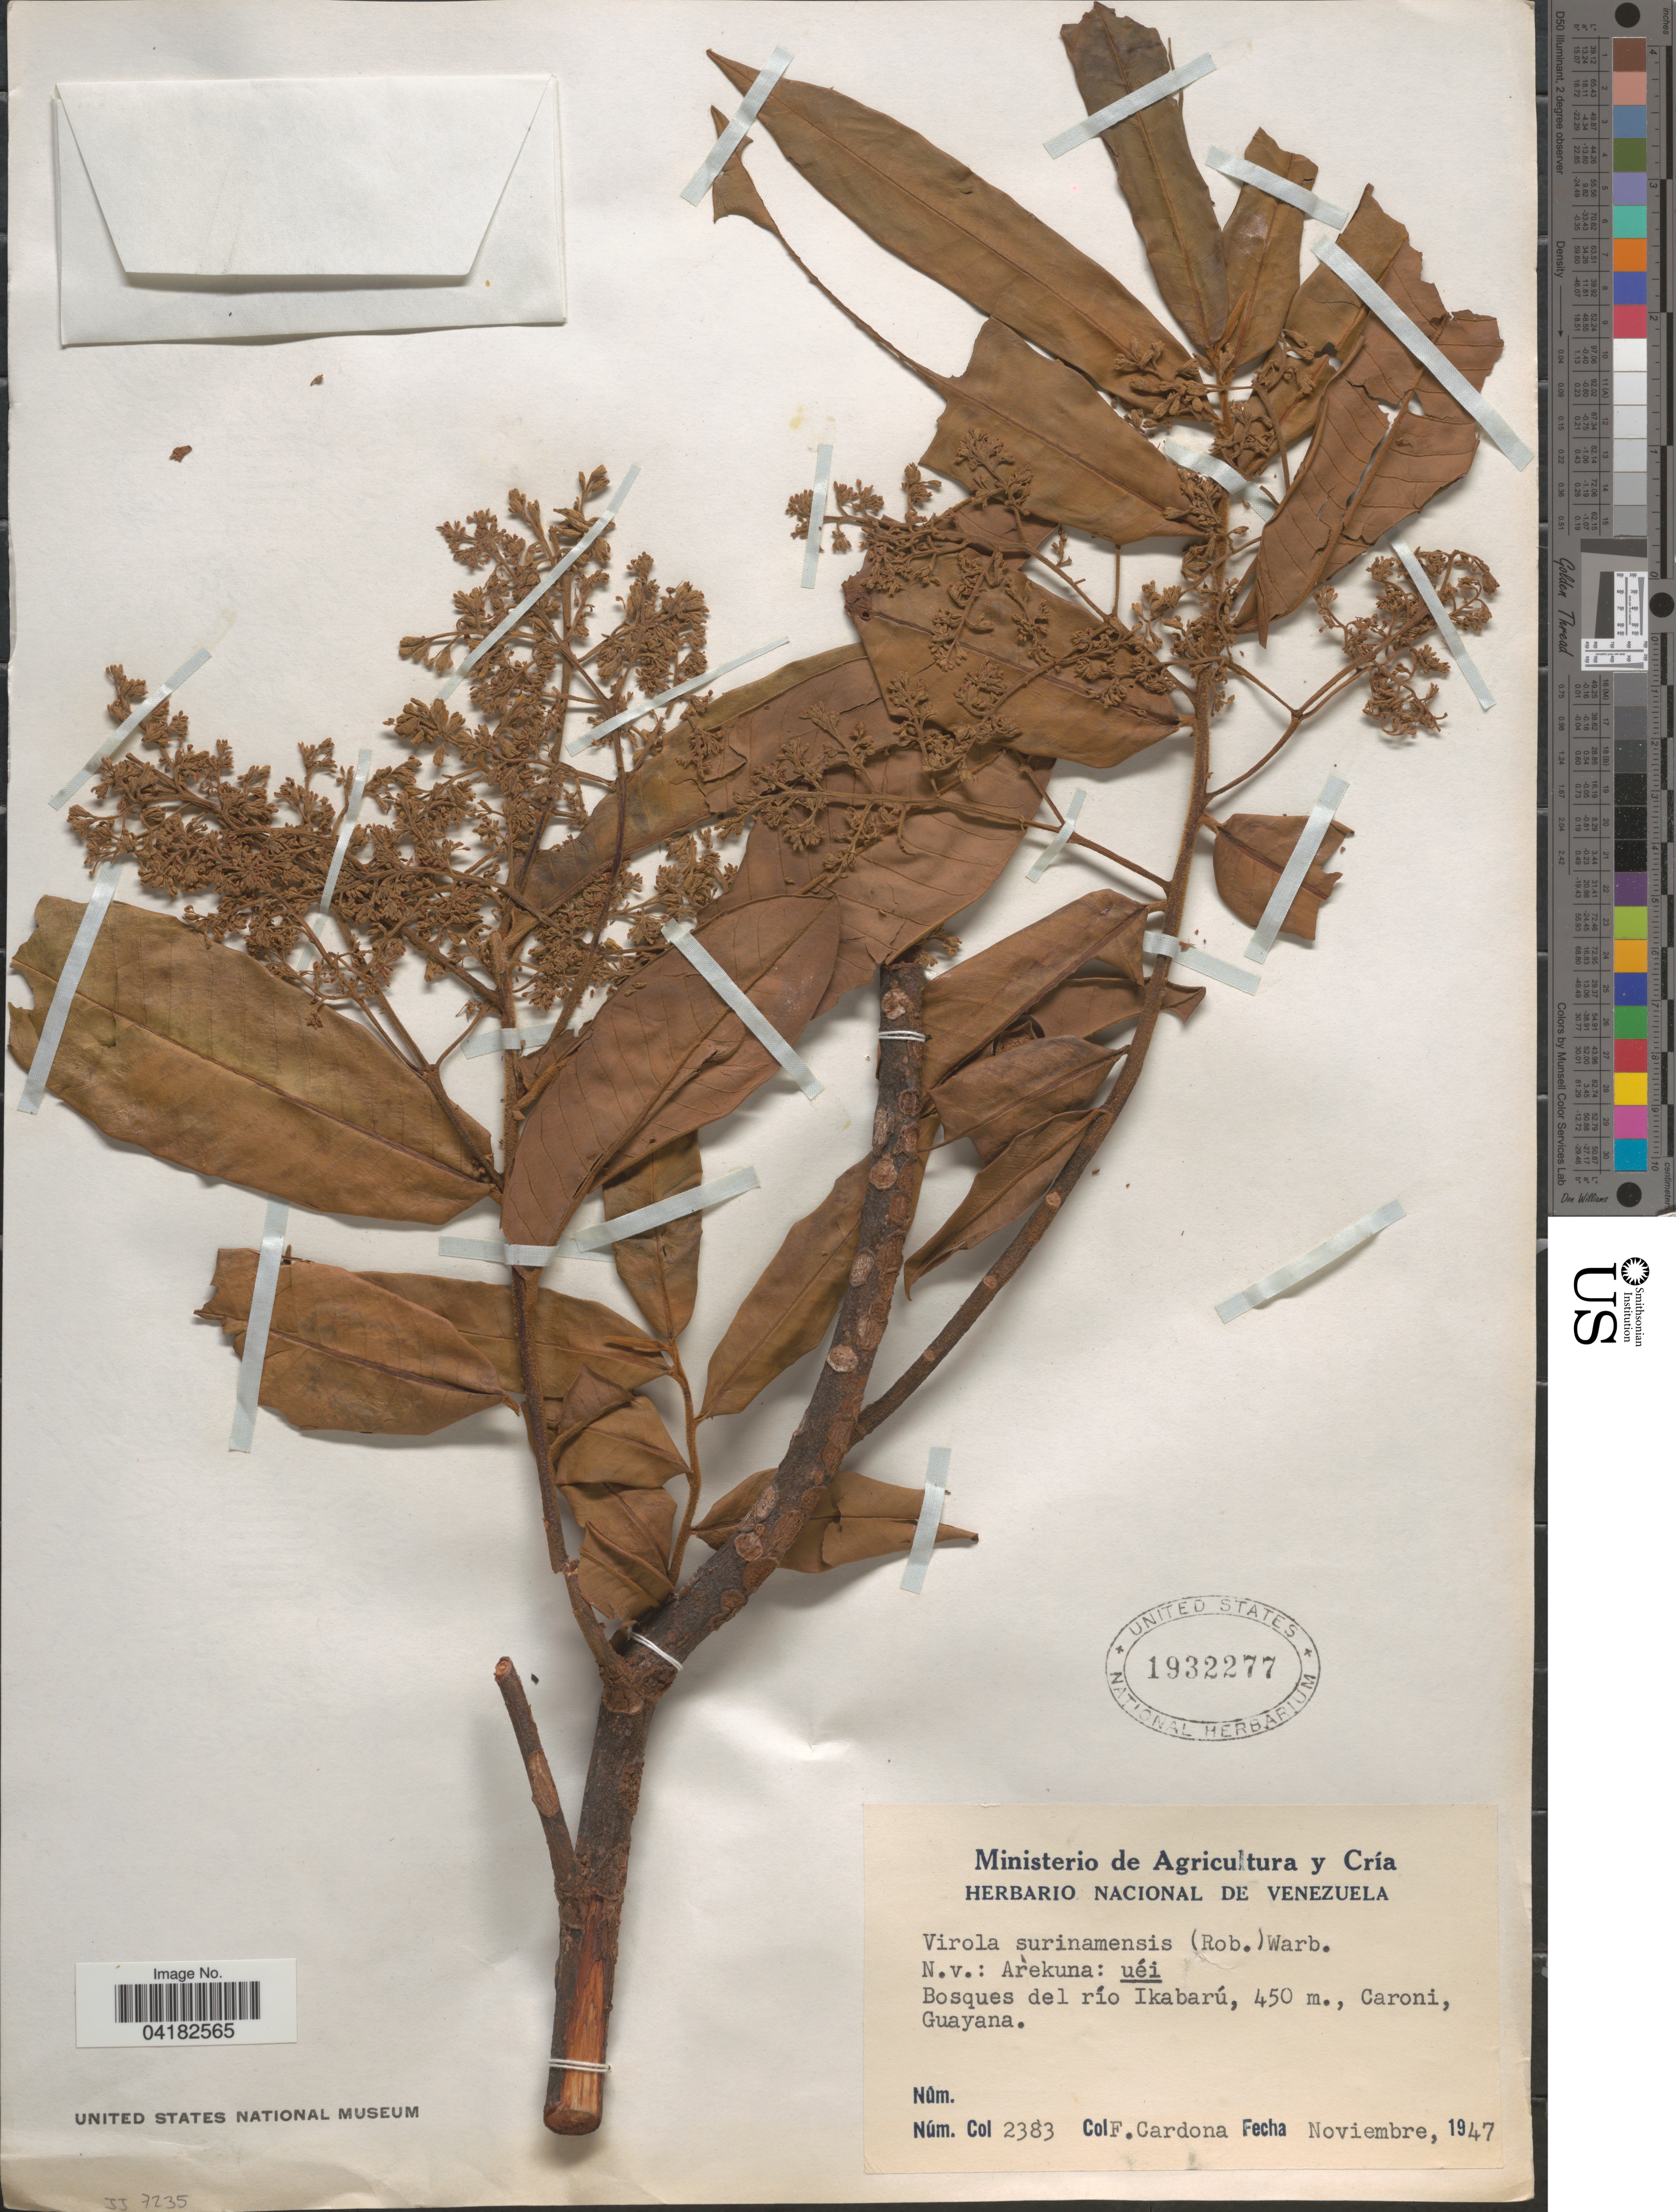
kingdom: Plantae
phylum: Tracheophyta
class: Magnoliopsida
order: Magnoliales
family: Myristicaceae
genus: Virola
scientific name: Virola surinamensis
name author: (Rol.) Warb.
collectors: F. Cardona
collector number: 2383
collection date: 1947-11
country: Guyana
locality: Bosques del río Ikabarú, Caroni.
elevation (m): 450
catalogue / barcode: US 1932277